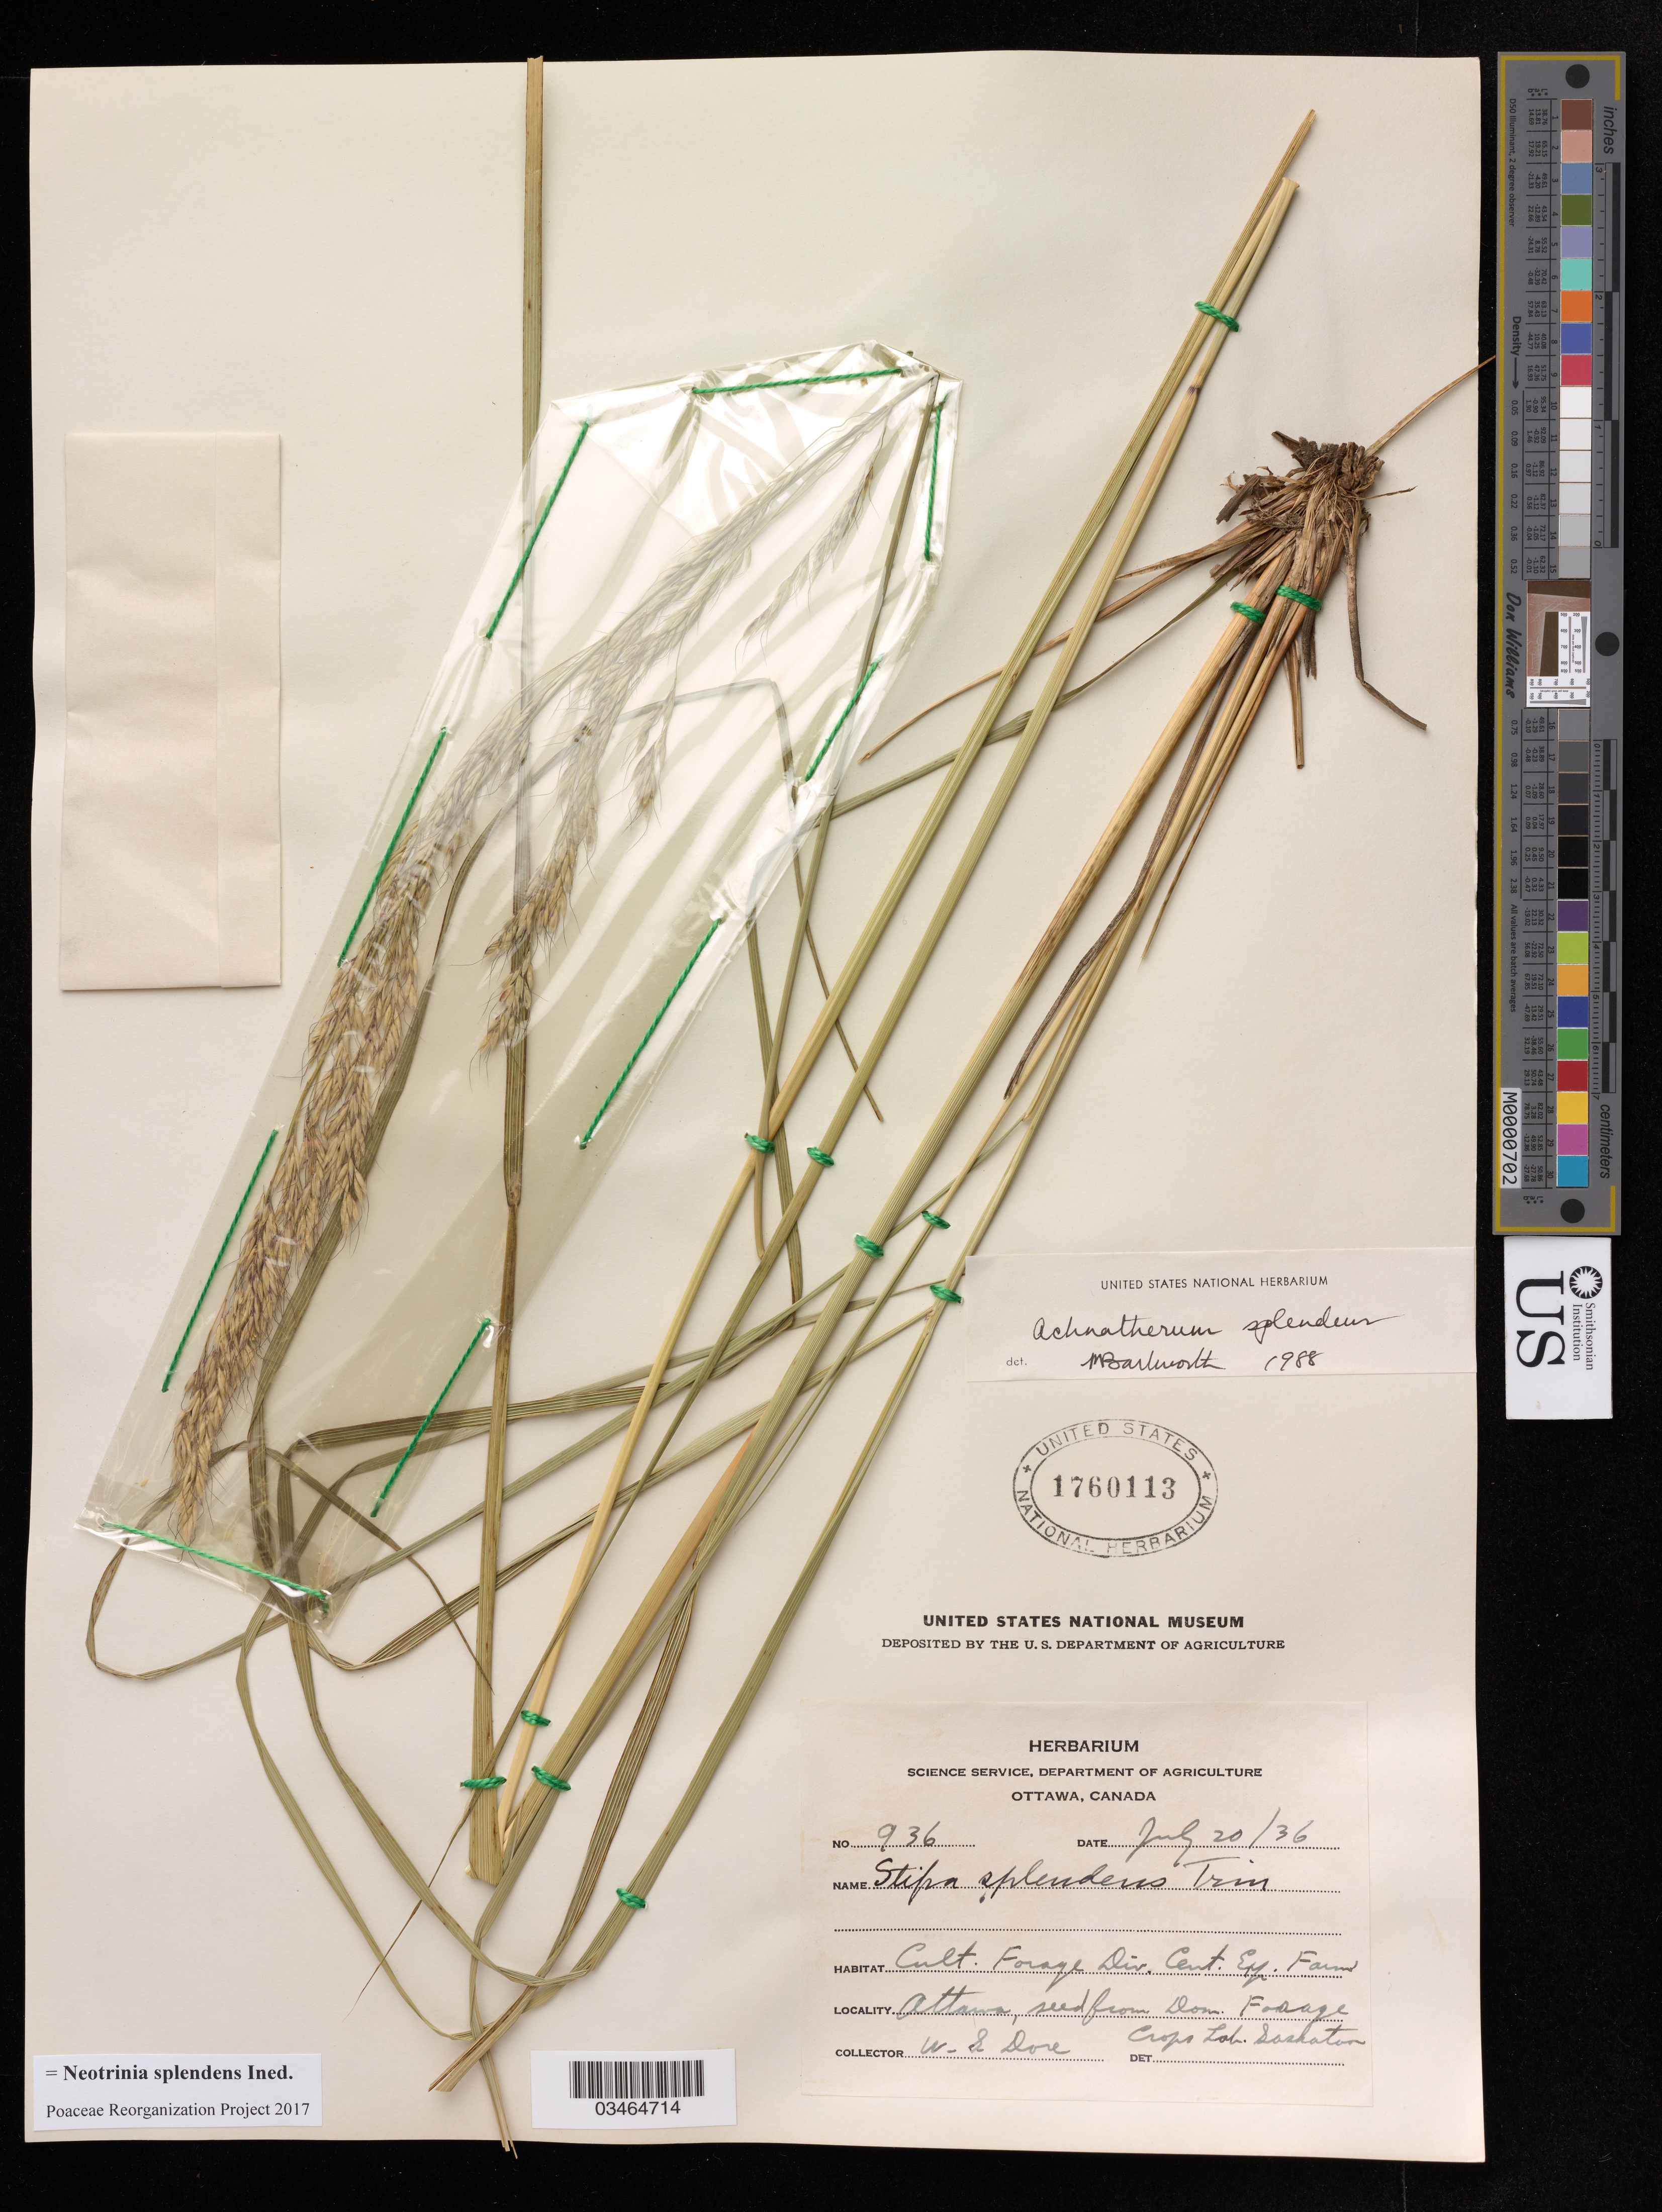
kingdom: Plantae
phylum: Tracheophyta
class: Liliopsida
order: Poales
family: Poaceae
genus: Achnatherum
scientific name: Achnatherum splendens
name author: (Trin.) Nevski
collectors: W. Dore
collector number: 936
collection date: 1936-07-20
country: Canada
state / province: Ontario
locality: Cult. Forage Div. Cent. Exp. Farm. Ottawa.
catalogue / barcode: US 1760113